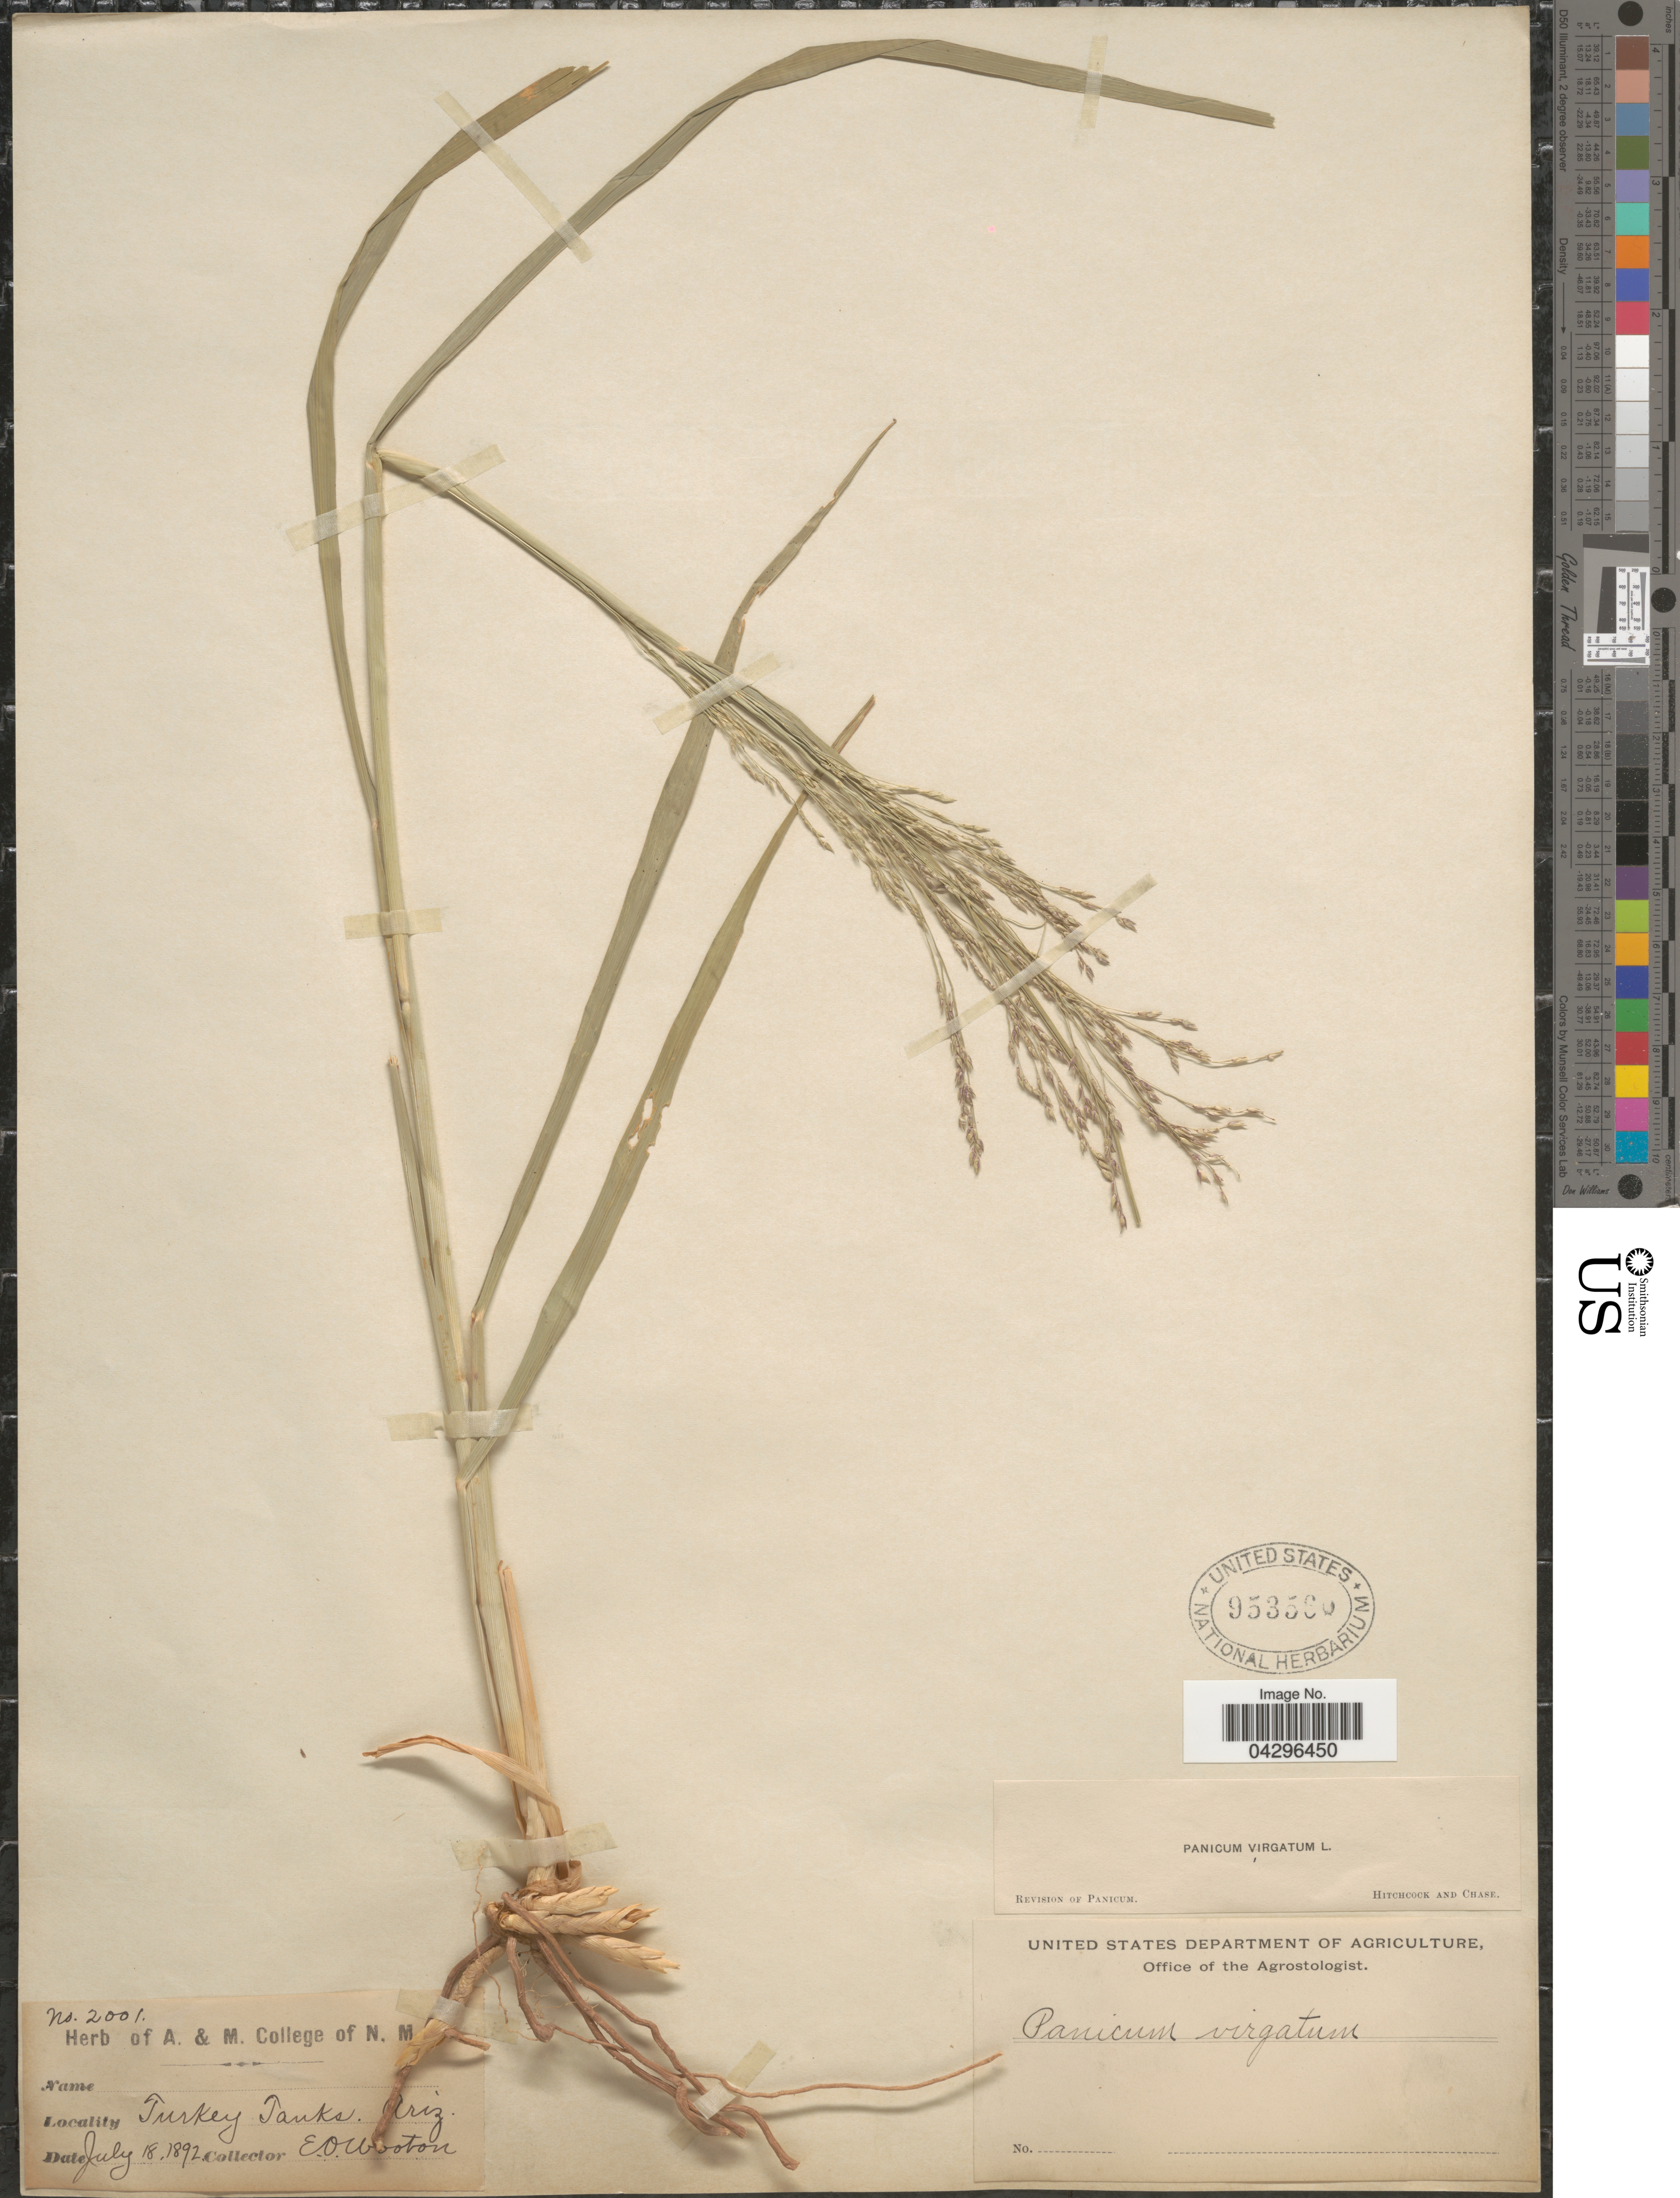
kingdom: Plantae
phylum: Tracheophyta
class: Liliopsida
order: Poales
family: Poaceae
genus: Panicum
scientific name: Panicum virgatum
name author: L.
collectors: E. O. Wooton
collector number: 2001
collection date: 1892-07-18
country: United States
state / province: Arizona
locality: Turkey Tanks.